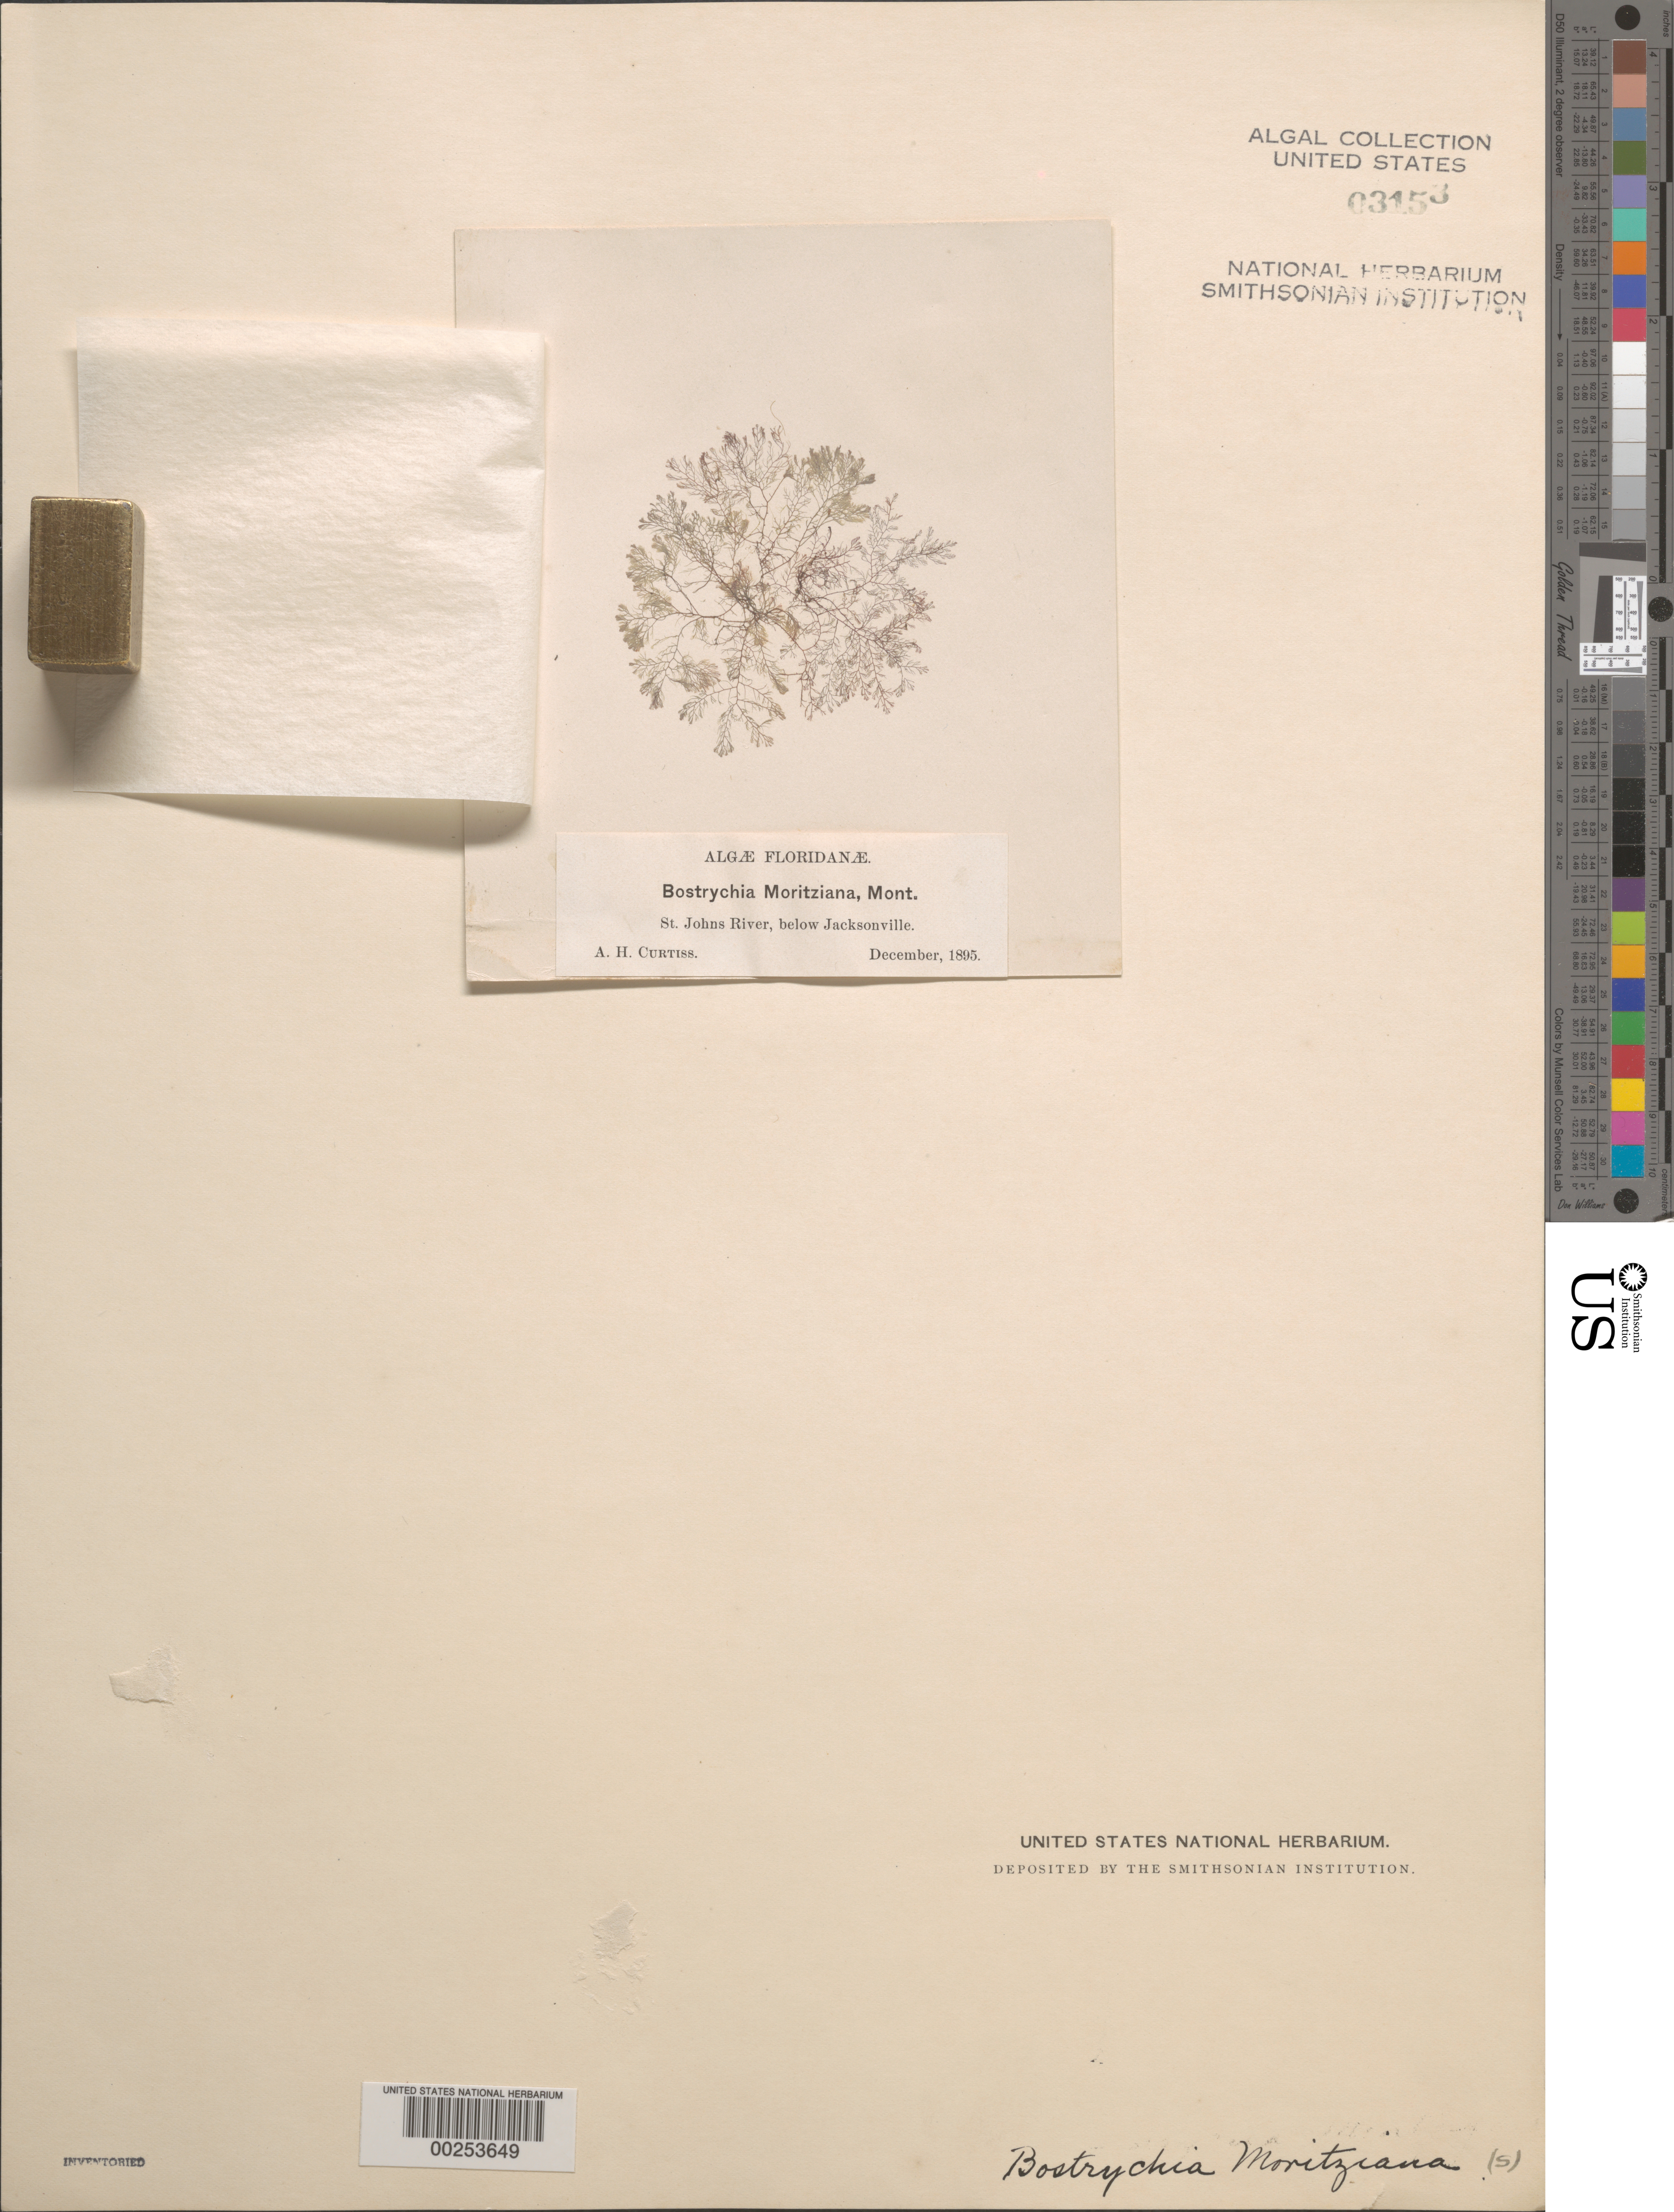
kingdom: Plantae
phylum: Rhodophyta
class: Florideophyceae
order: Ceramiales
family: Rhodomelaceae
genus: Bostrychia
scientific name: Bostrychia moritziana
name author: (Sond. & Kütz.) J. Agardh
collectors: A. H. Curtiss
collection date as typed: Dec 1895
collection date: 1895-12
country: United States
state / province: Florida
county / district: Duval County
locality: St. Johns River below Jacksonville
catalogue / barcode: US 3153